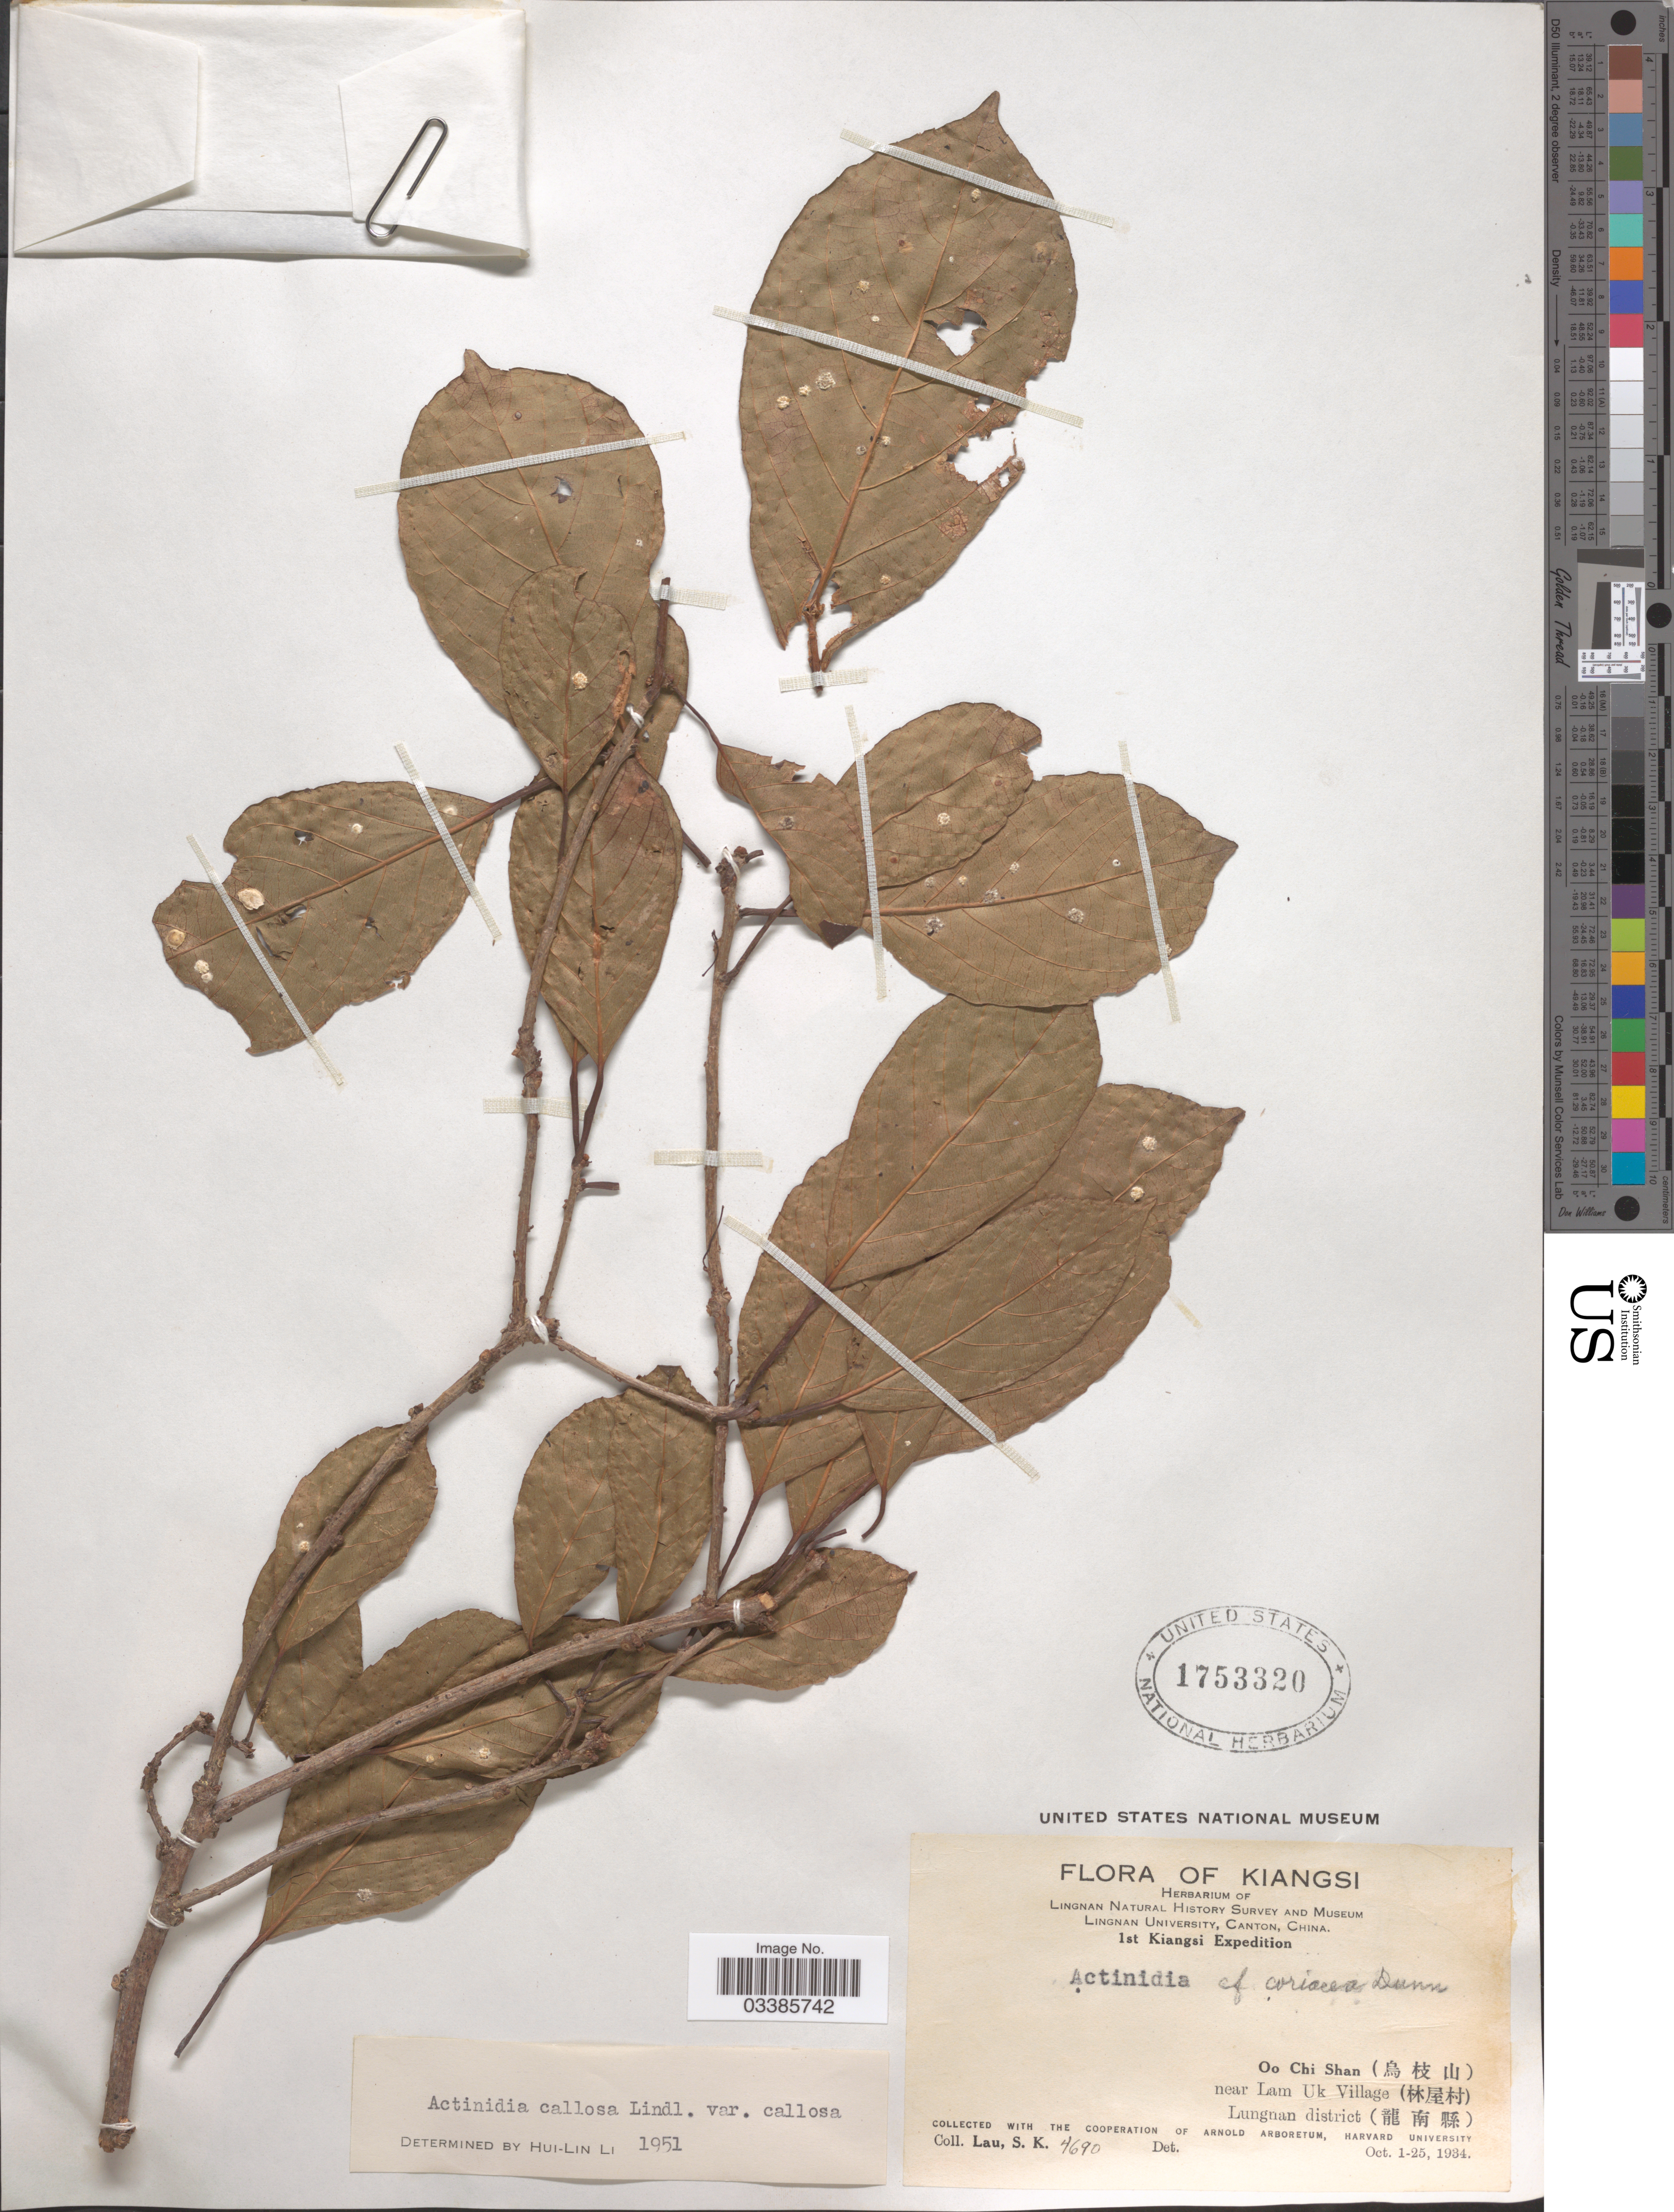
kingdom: Plantae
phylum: Tracheophyta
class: Magnoliopsida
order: Ericales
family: Actinidiaceae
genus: Actinidia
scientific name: Actinidia callosa var. callosa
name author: Lindl.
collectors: S. K. Lau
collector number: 4690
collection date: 1934-10-01/1934-10-25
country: China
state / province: Jiangxi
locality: Kiangsi. Oo Chi Shan (X) near Lam Uk Village (X) Lungnan district (X).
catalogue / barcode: US 1753320